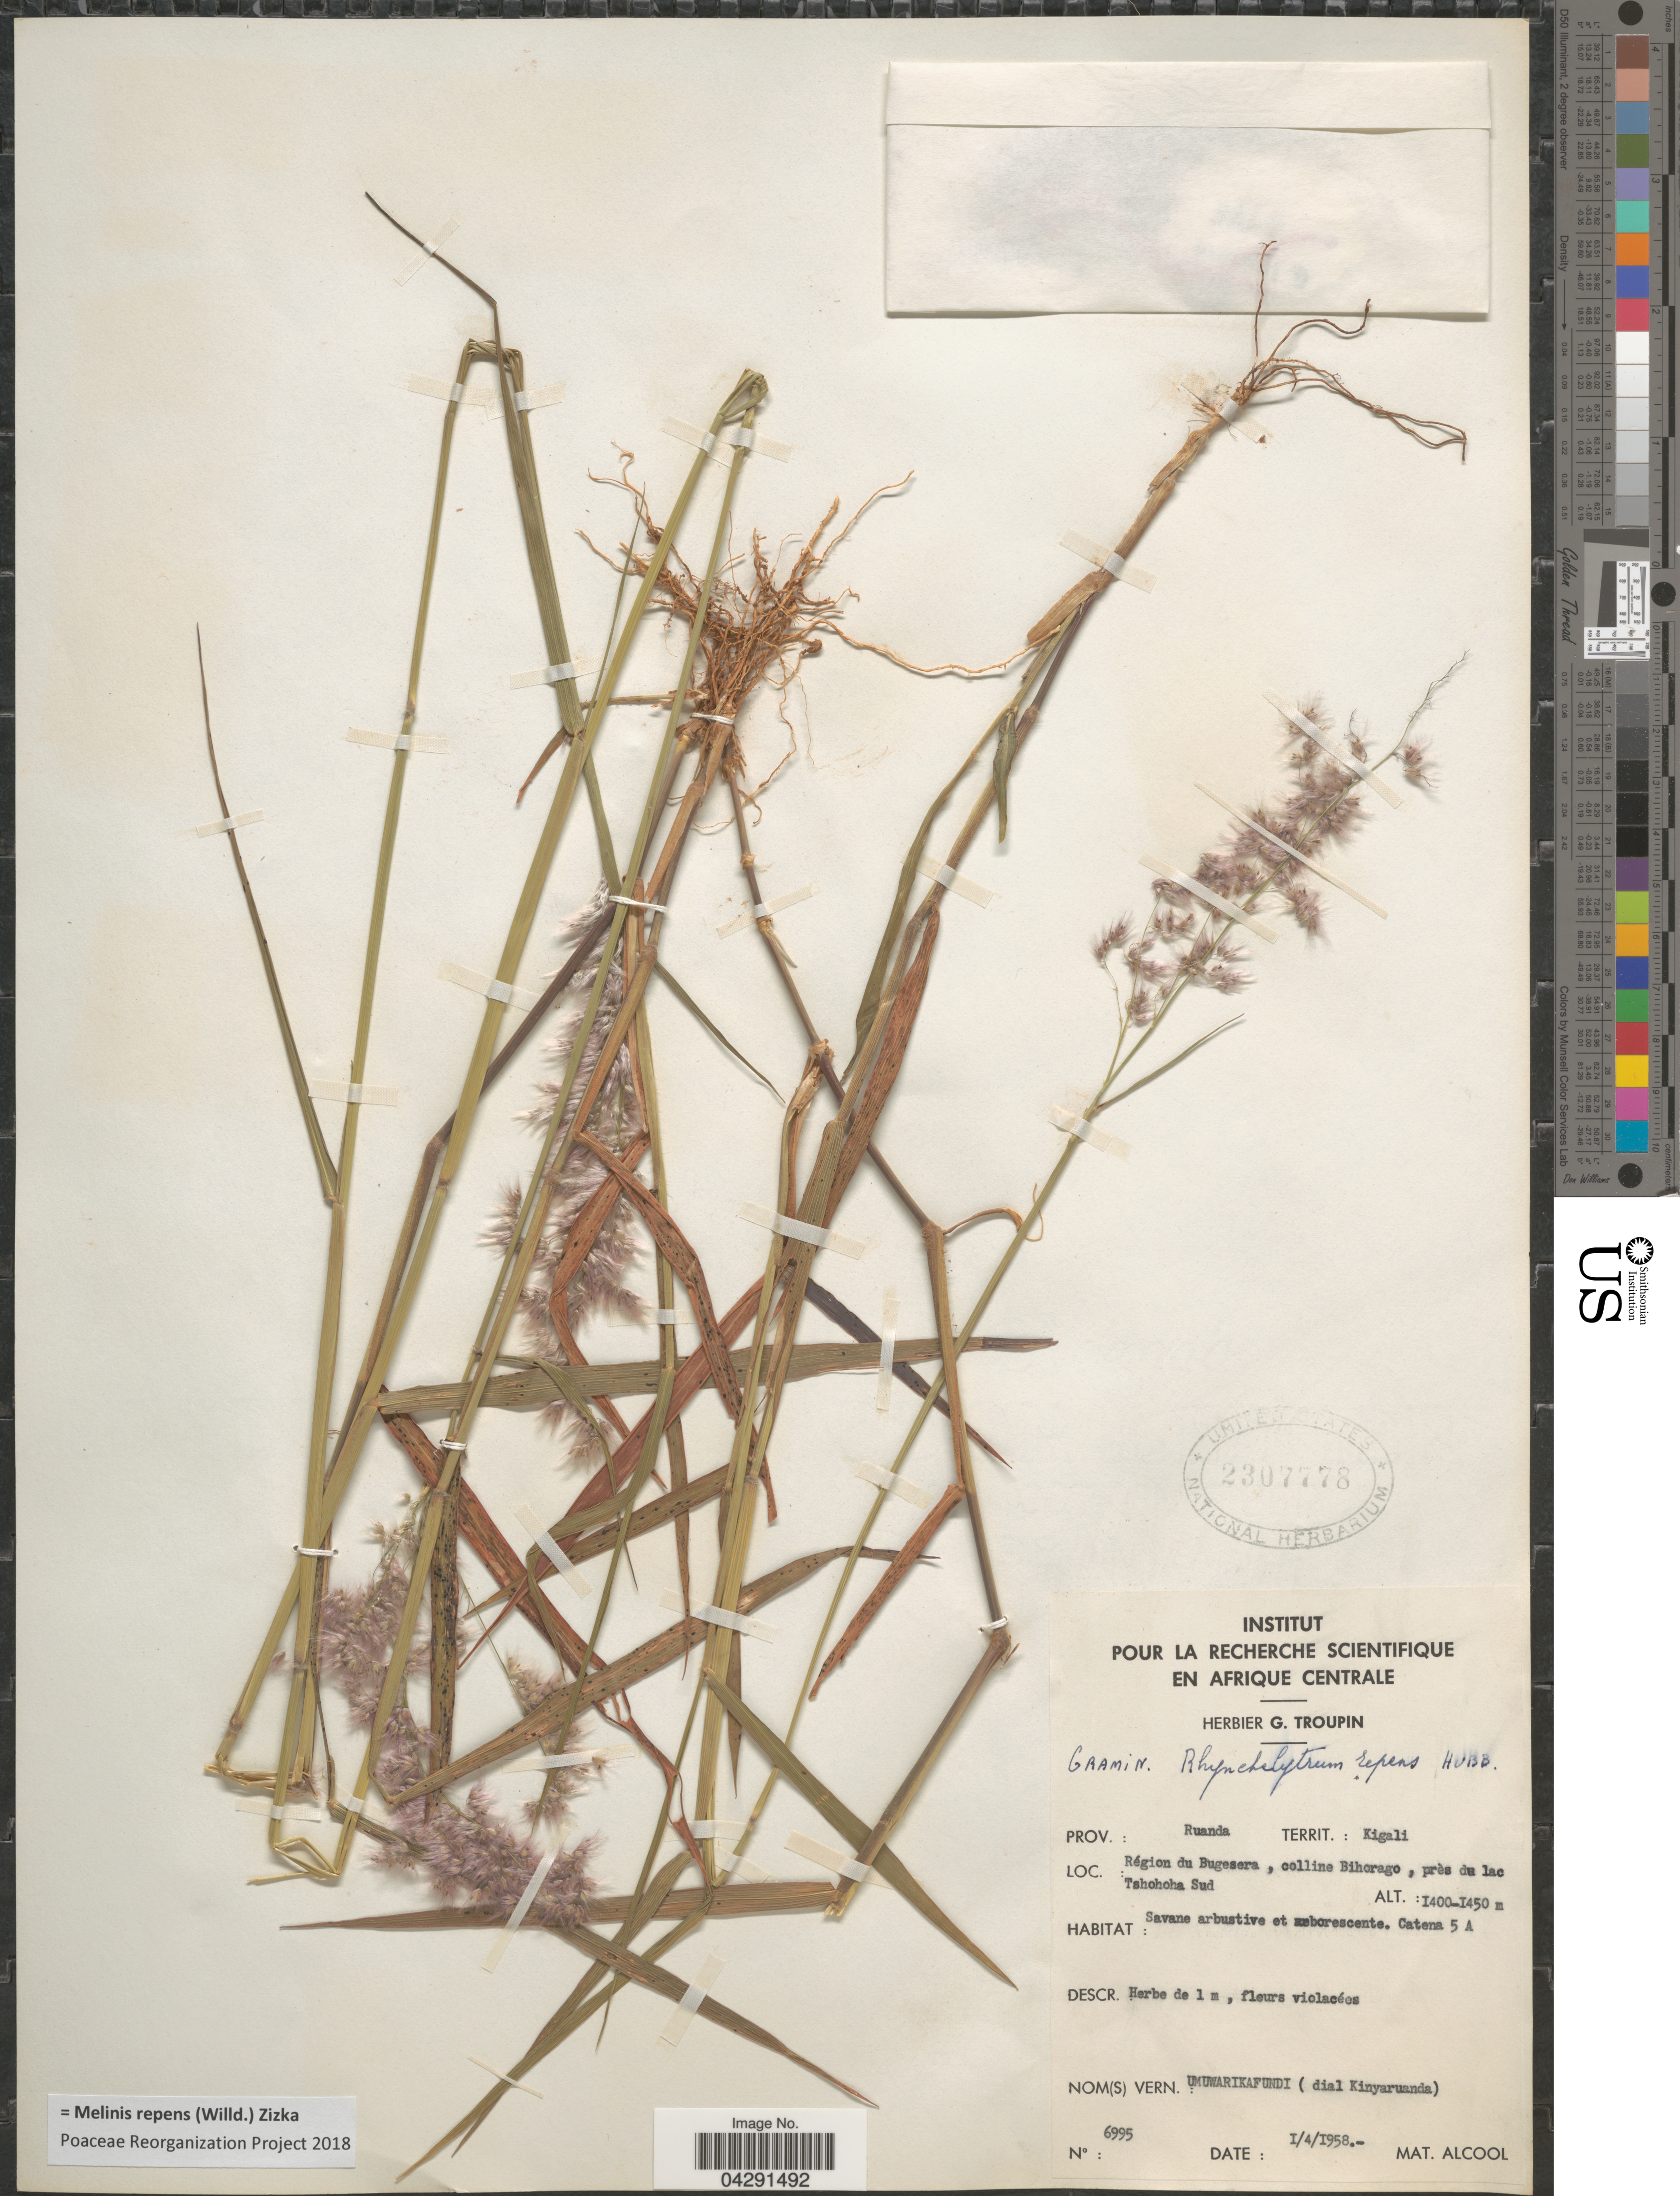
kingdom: Plantae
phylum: Tracheophyta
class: Liliopsida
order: Poales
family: Poaceae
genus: Melinis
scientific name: Melinis repens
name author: (Willd.) Zizka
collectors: M. Alcool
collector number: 6995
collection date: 1958-04-01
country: Central African Republic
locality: Afrique Centrale. Prov.: Ruanda Territ.: Kigali. Région du Bugesera, colline Bihorago, près de lac Tshohoha Sud.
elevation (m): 1400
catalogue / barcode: US 2307778